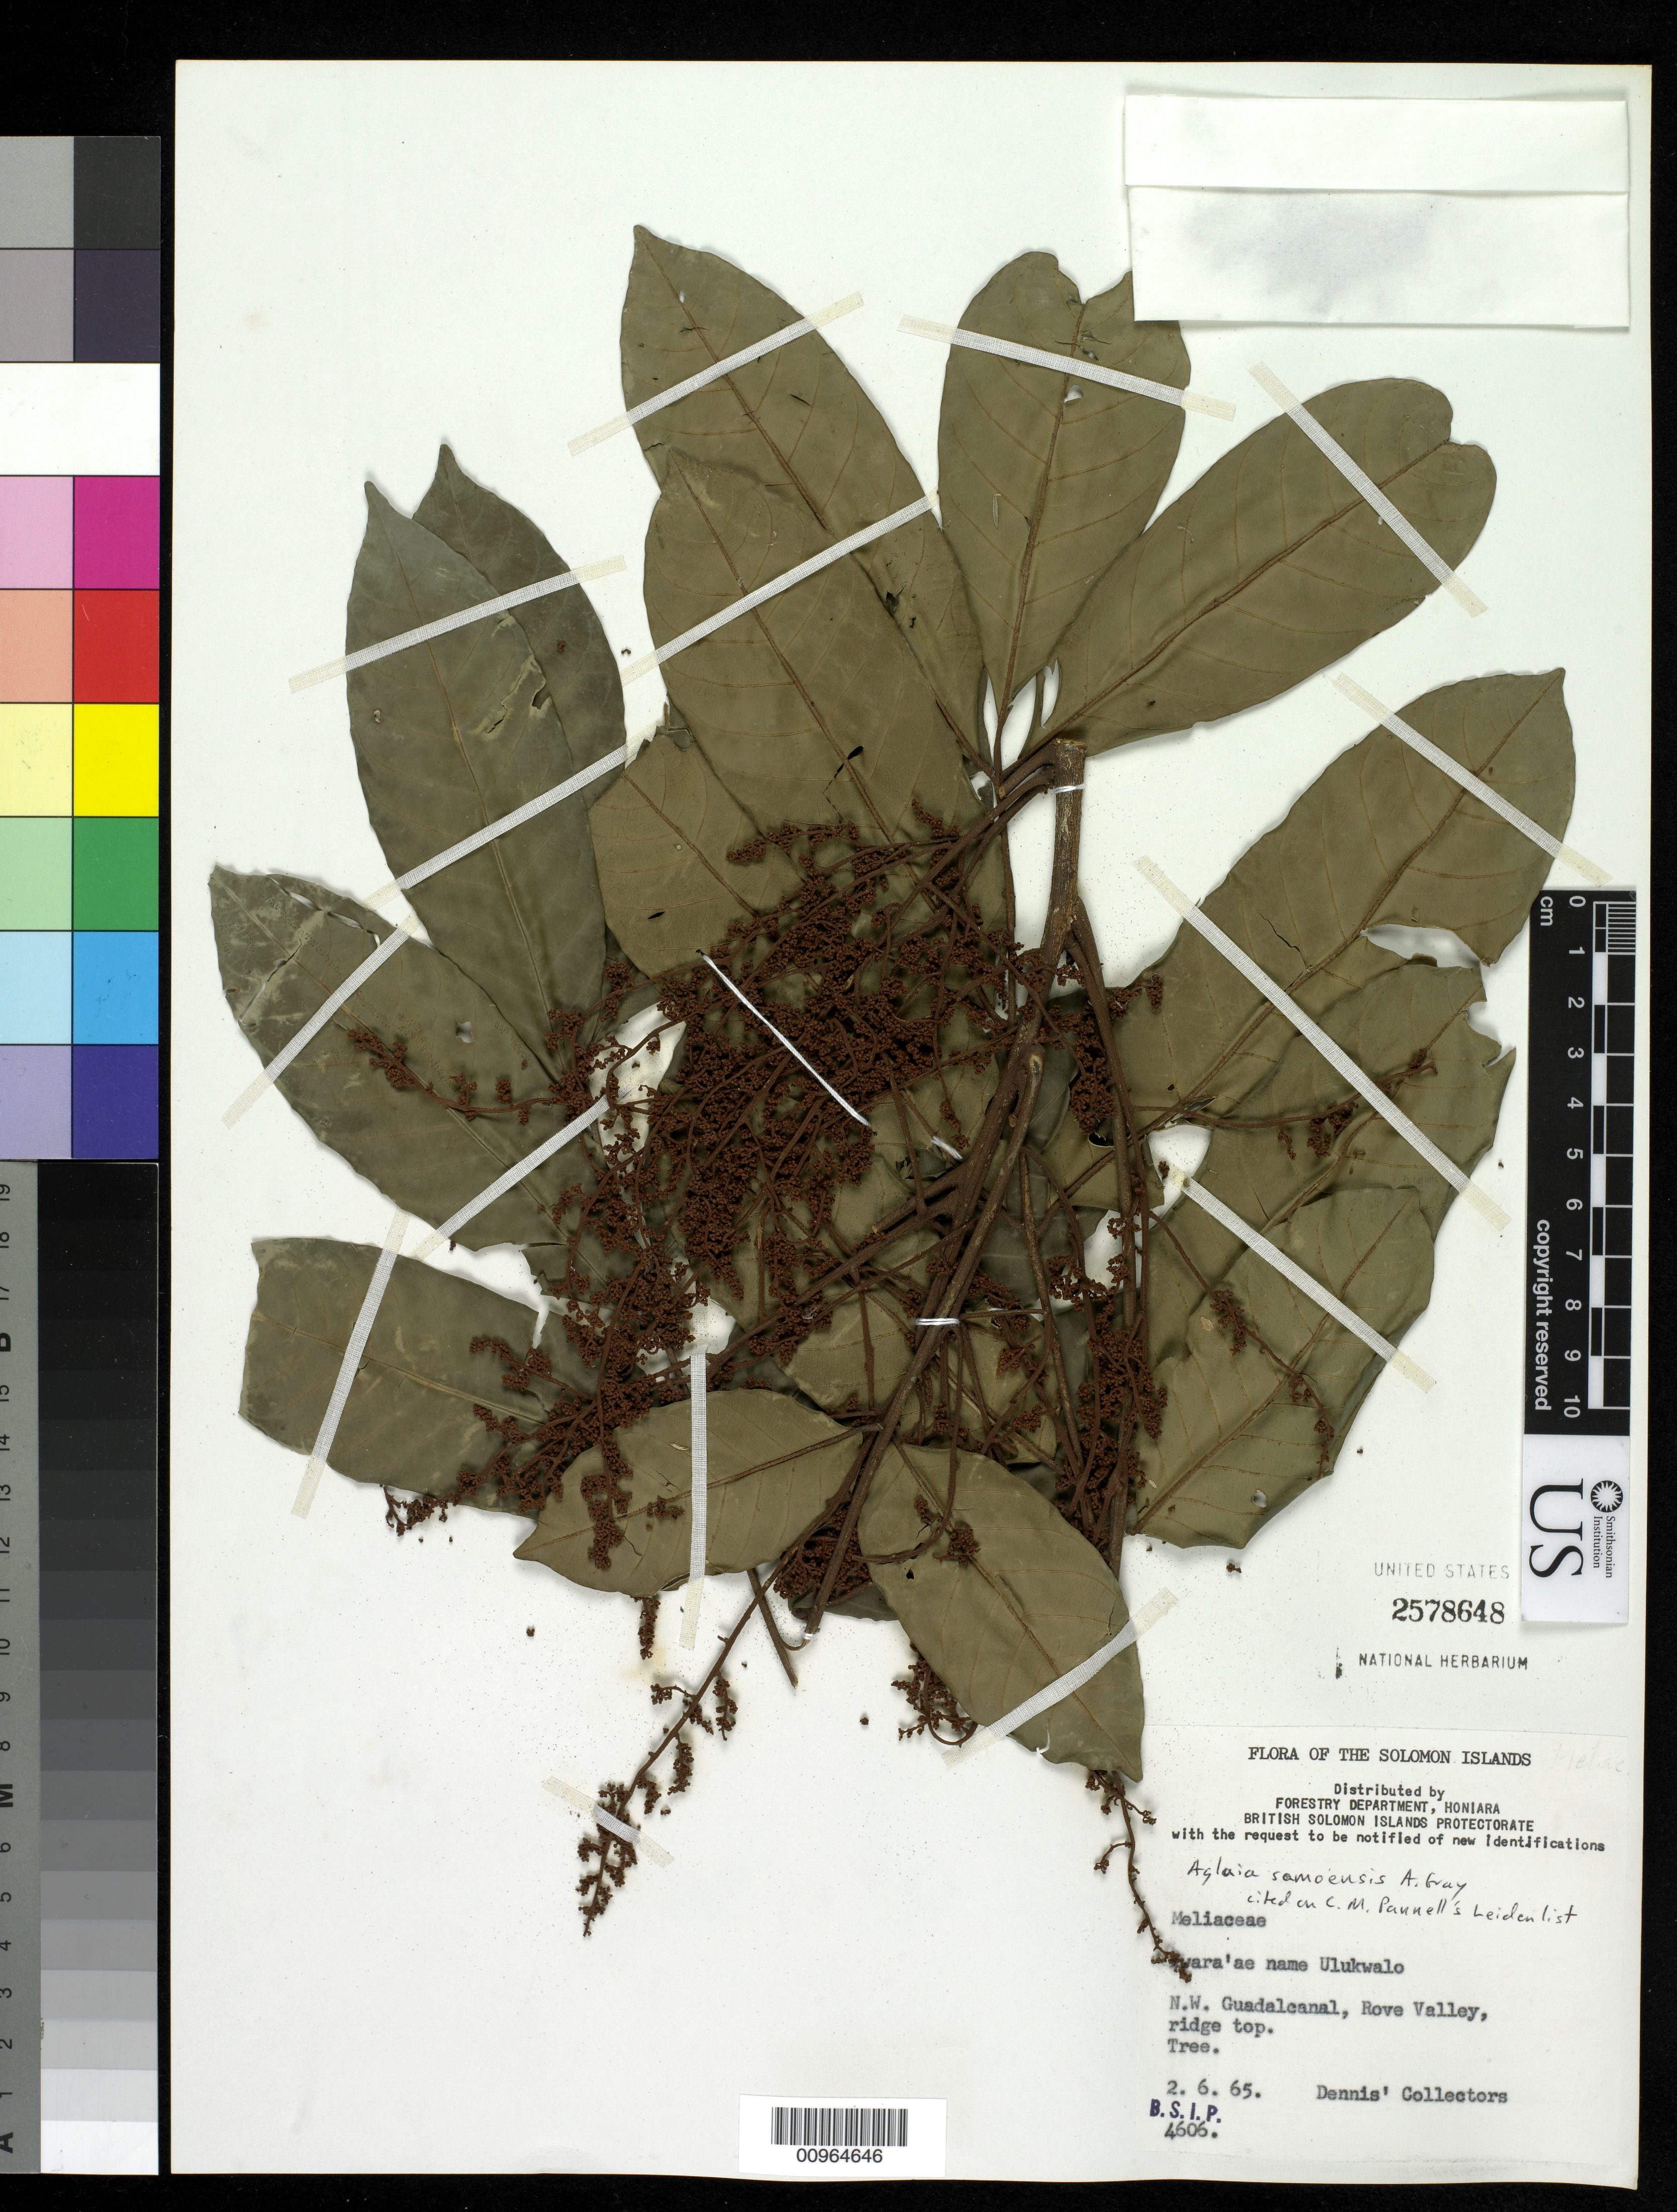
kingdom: Plantae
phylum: Tracheophyta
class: Magnoliopsida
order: Sapindales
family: Meliaceae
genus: Aglaia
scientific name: Aglaia samoensis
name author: A. Gray in Wilkes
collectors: G. Dennis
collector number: BSIP 4606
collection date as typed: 06 Feb 1965 or 02 Jun 1965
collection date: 1965-02-06 or 1965-06-02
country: Solomon Islands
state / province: Guadalcanal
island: Guadalcanal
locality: NW Guadalcanal, Rove Valley, ridge top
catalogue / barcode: US 2578648